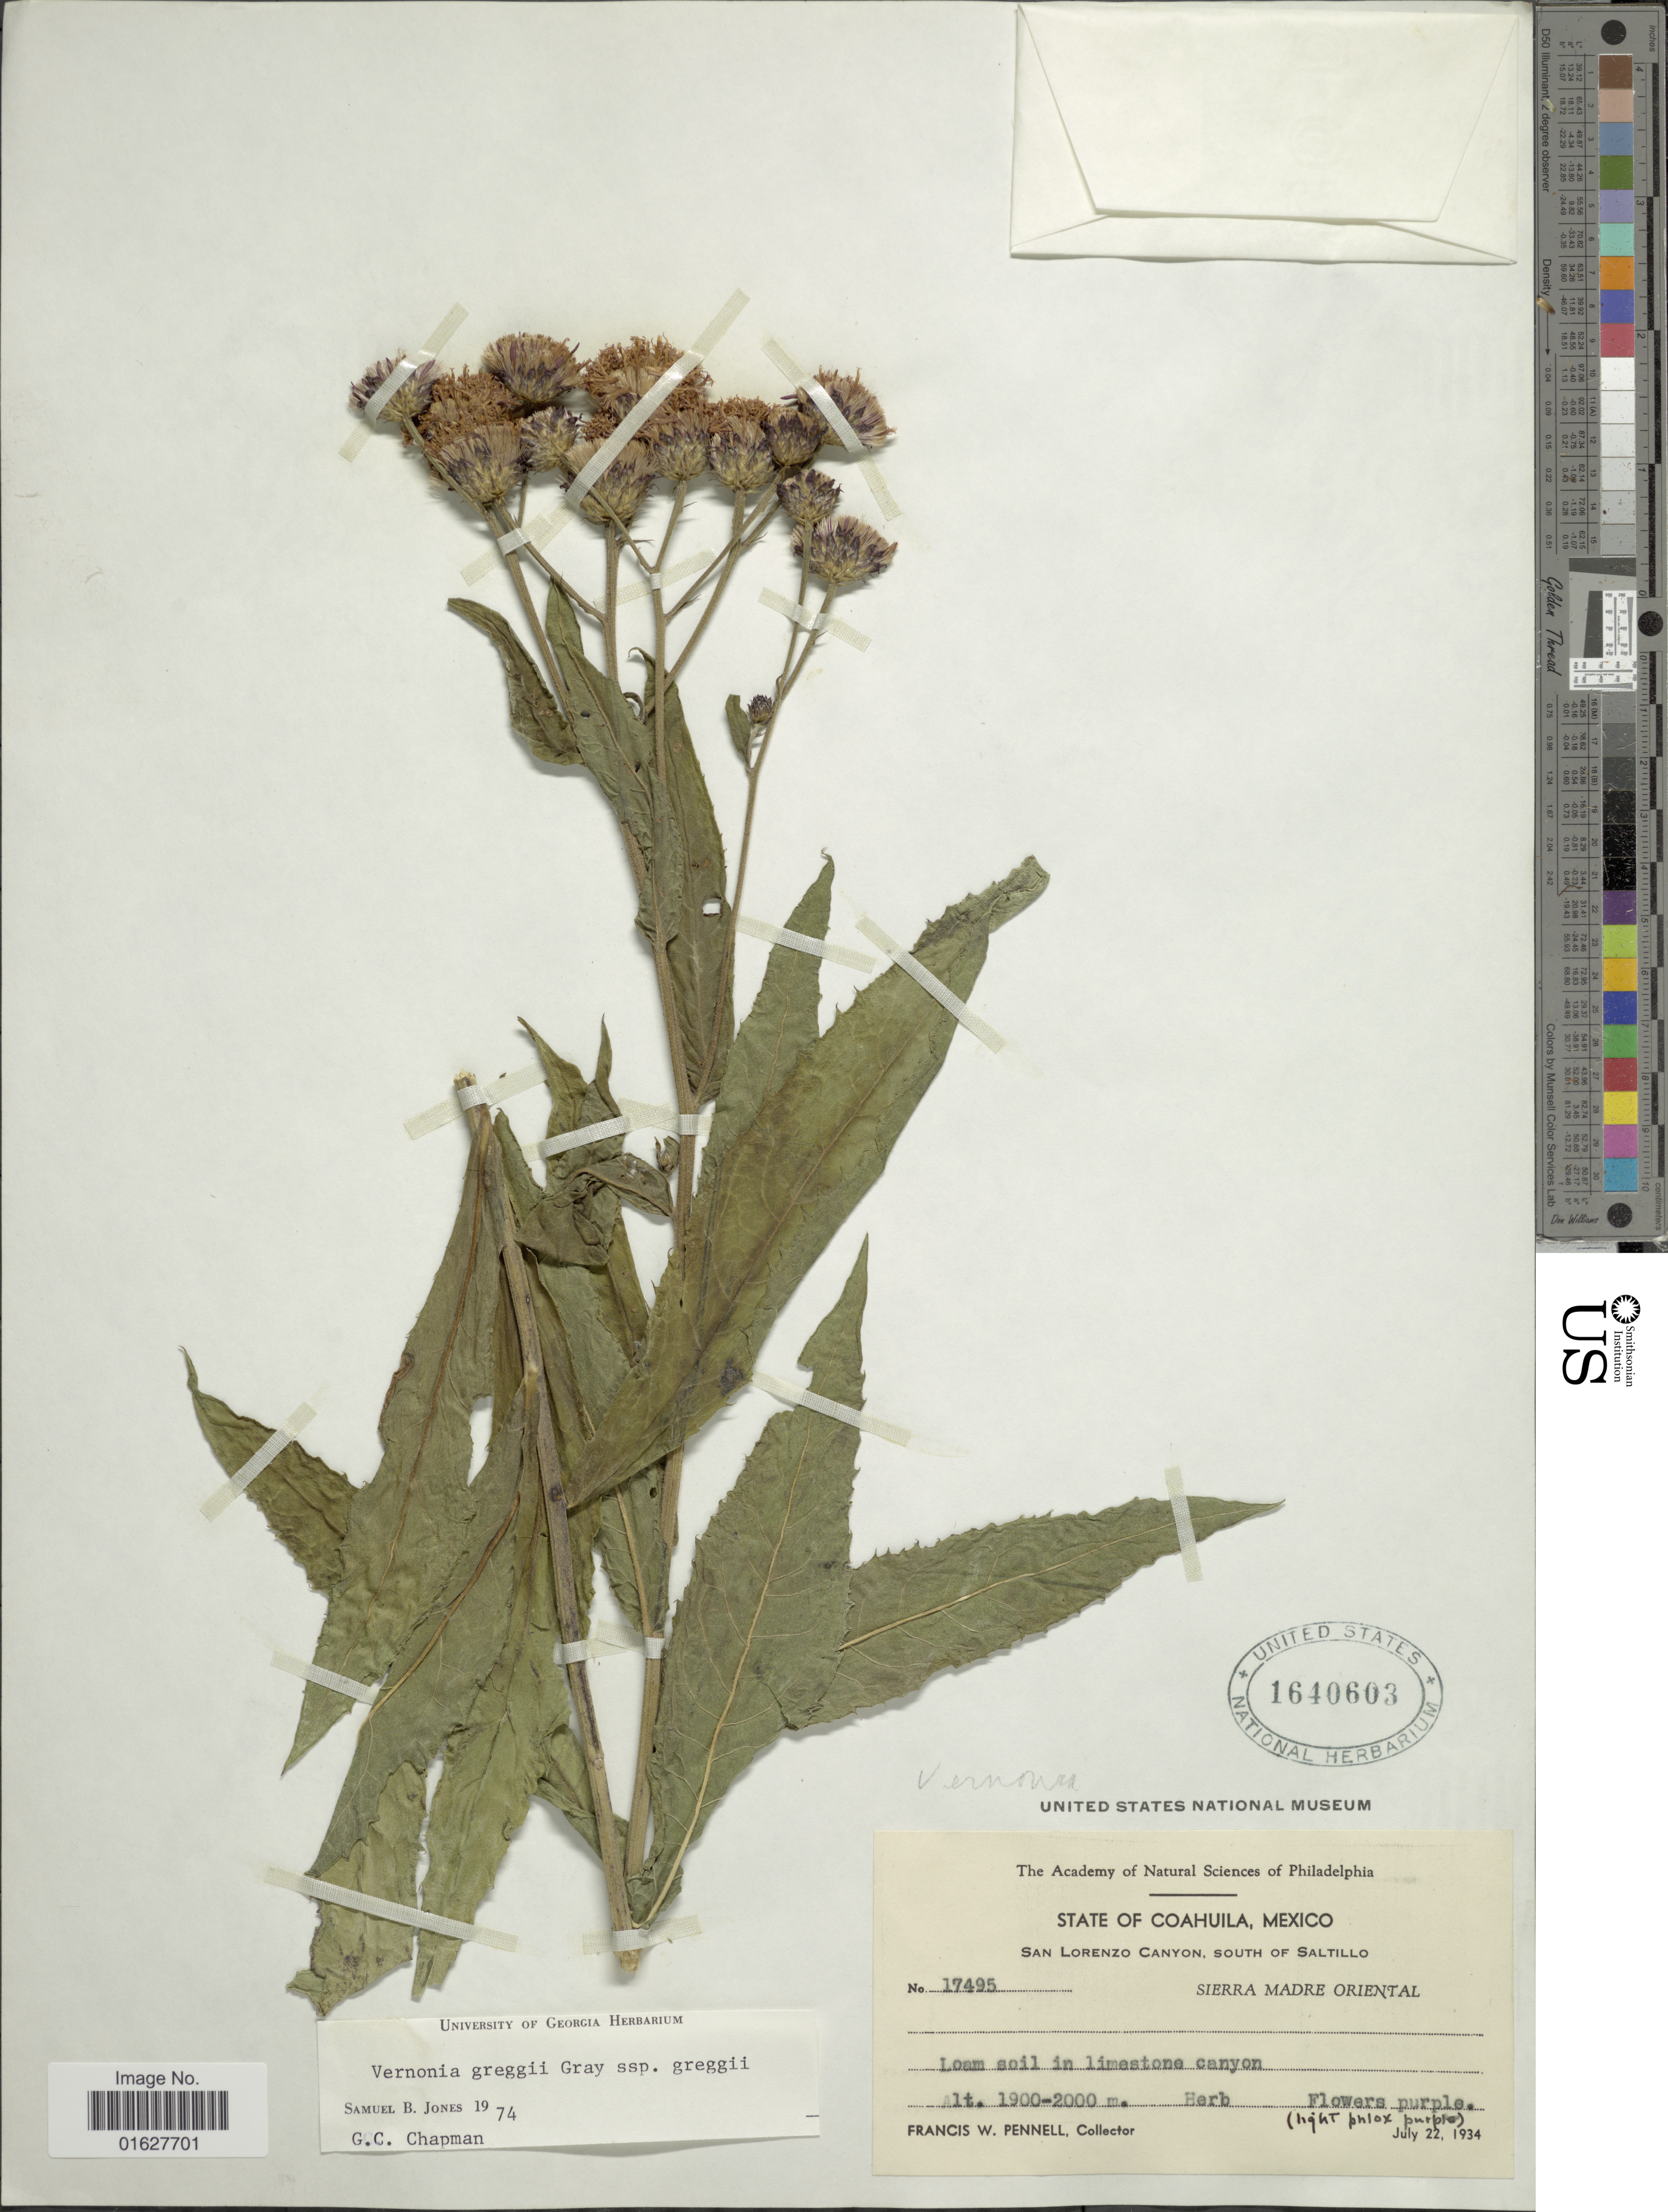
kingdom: Plantae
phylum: Tracheophyta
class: Magnoliopsida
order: Asterales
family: Asteraceae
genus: Vernonia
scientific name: Vernonia greggii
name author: A. Gray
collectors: F. W. Pennell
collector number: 17495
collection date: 1934-08-22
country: Mexico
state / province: Coahuila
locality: State of Coahuila, Mexico. San Lorenzo Canyon, south of Saltillo. Sierra Madre Oriental. Loam soil in limestone canyon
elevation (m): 1900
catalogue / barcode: US 1640603